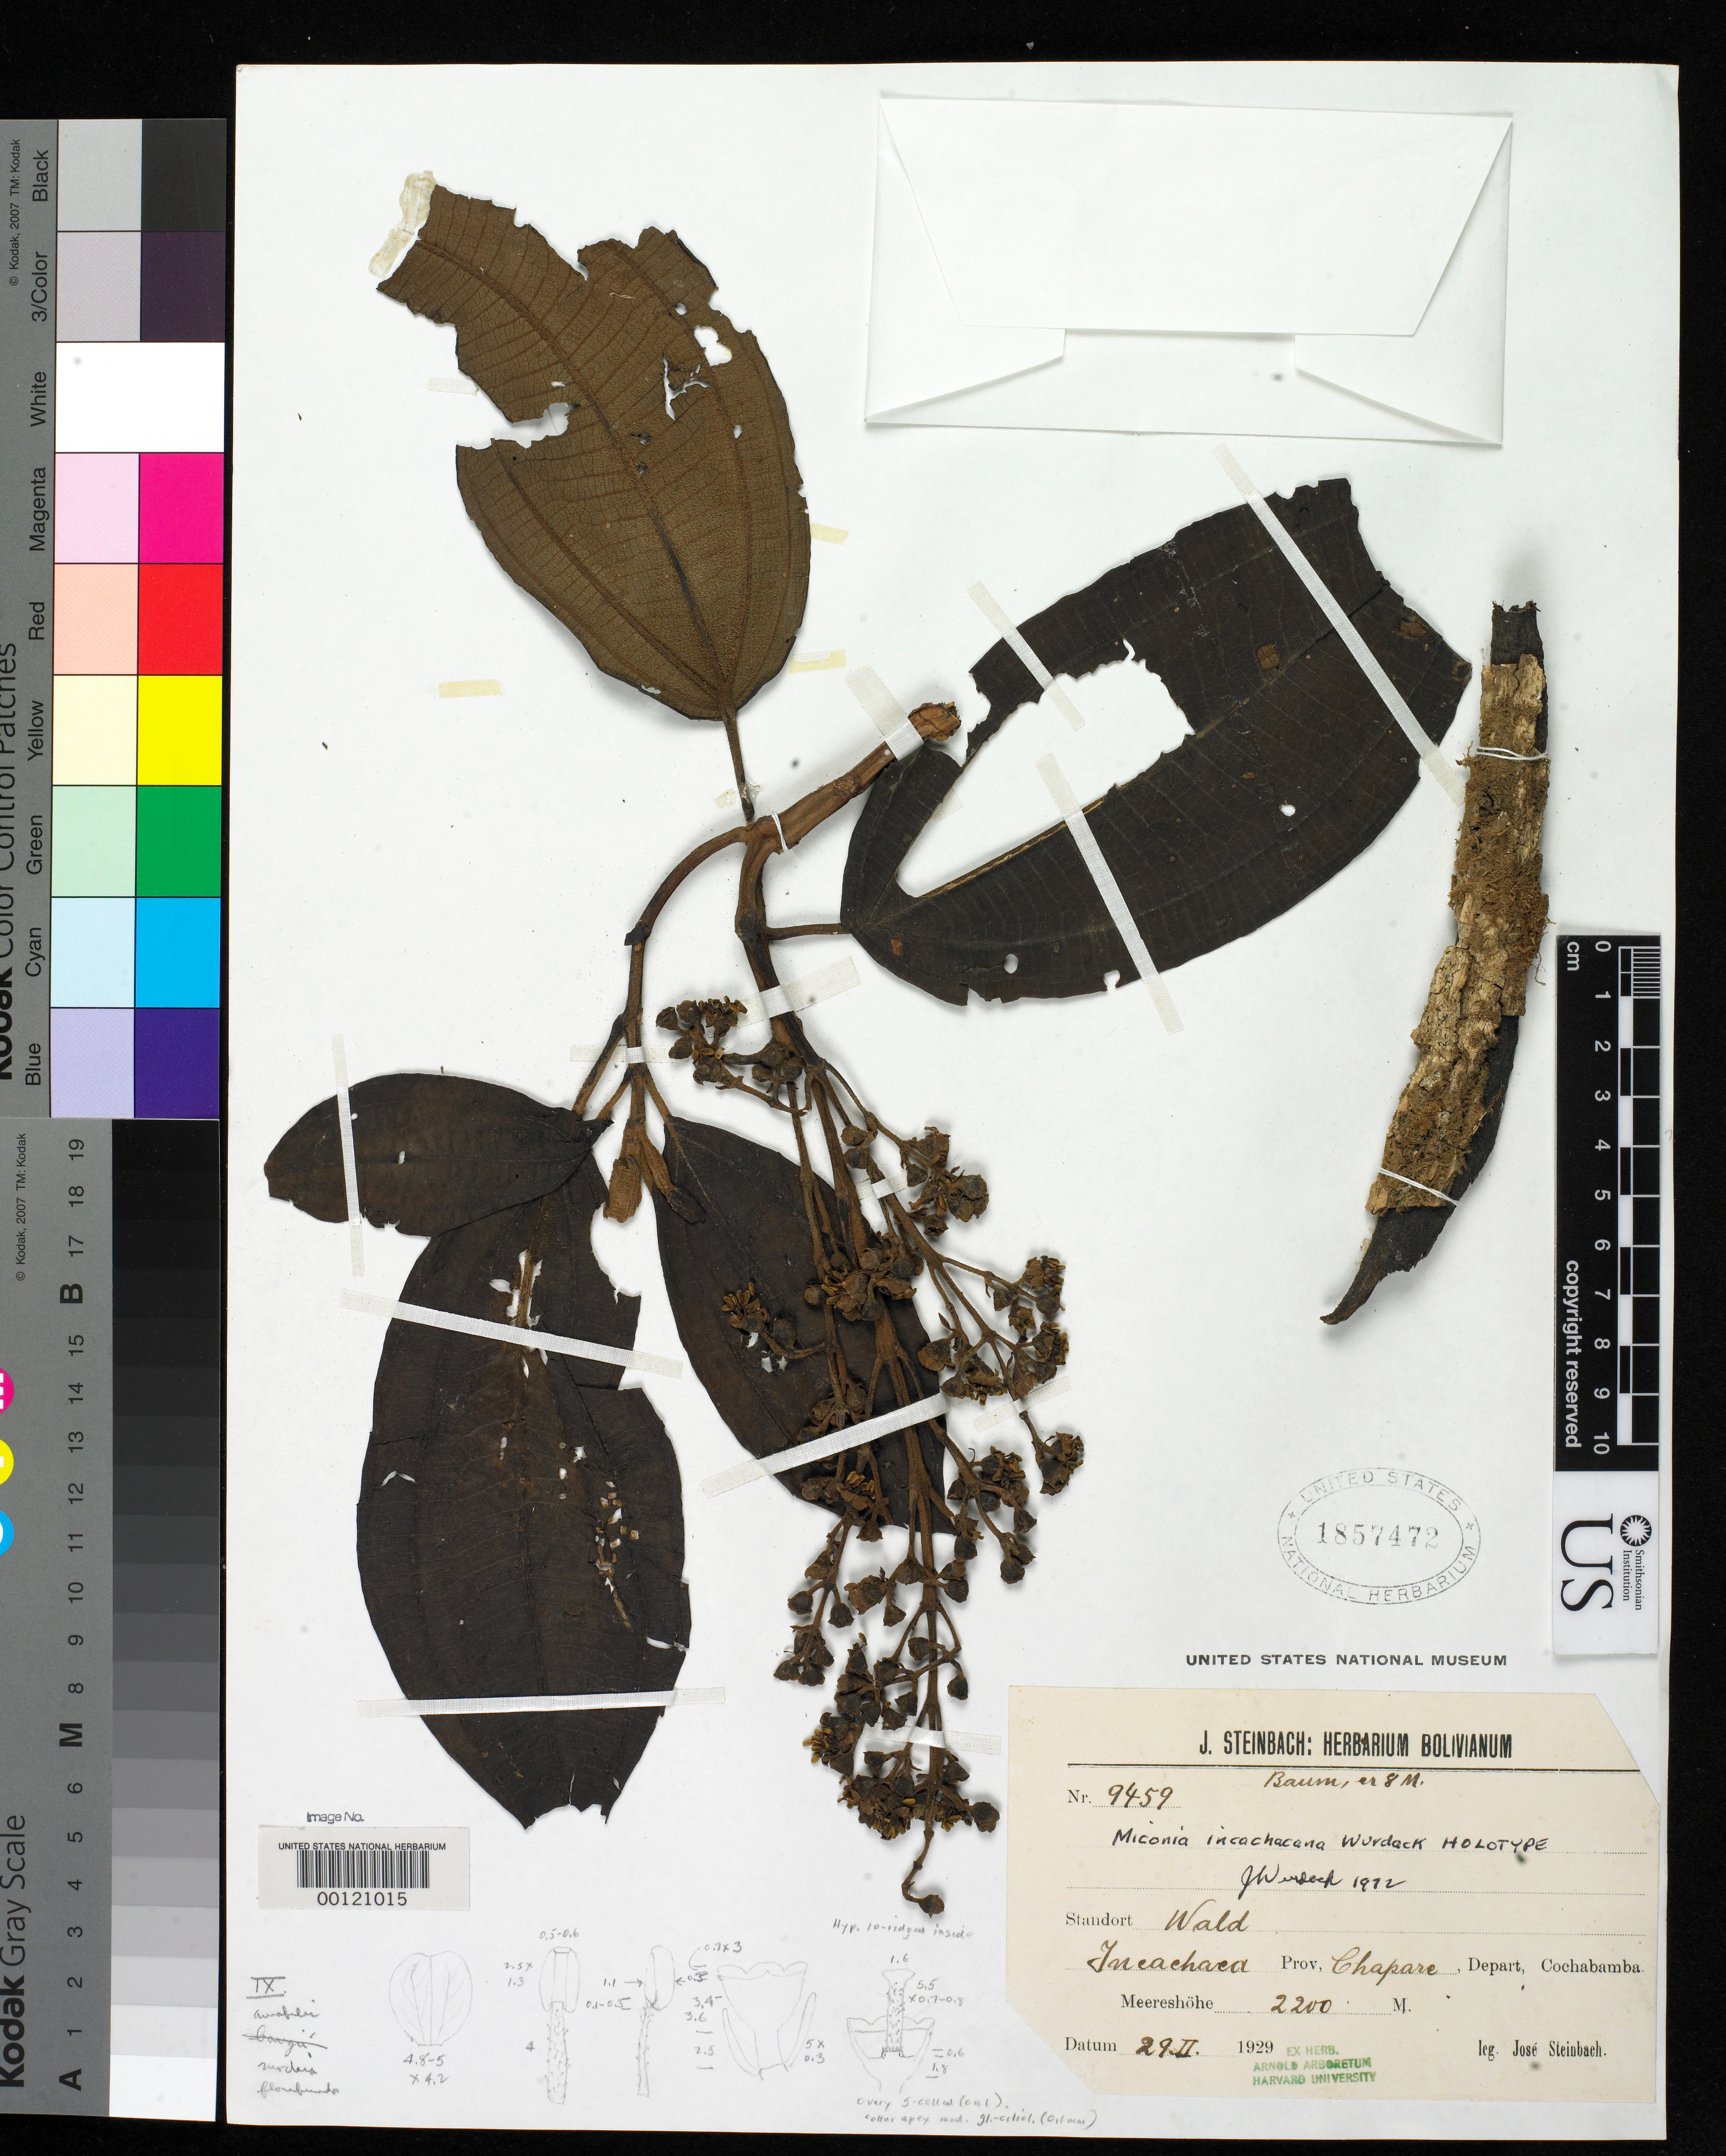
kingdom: Plantae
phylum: Tracheophyta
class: Magnoliopsida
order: Myrtales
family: Melastomataceae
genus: Miconia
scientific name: Miconia incachacana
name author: Wurdack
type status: Holotype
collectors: J. Steinbach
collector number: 9459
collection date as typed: Feb 1929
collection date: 1929-02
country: Bolivia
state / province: Cochabamba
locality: Incachaca.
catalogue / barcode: US 1857472